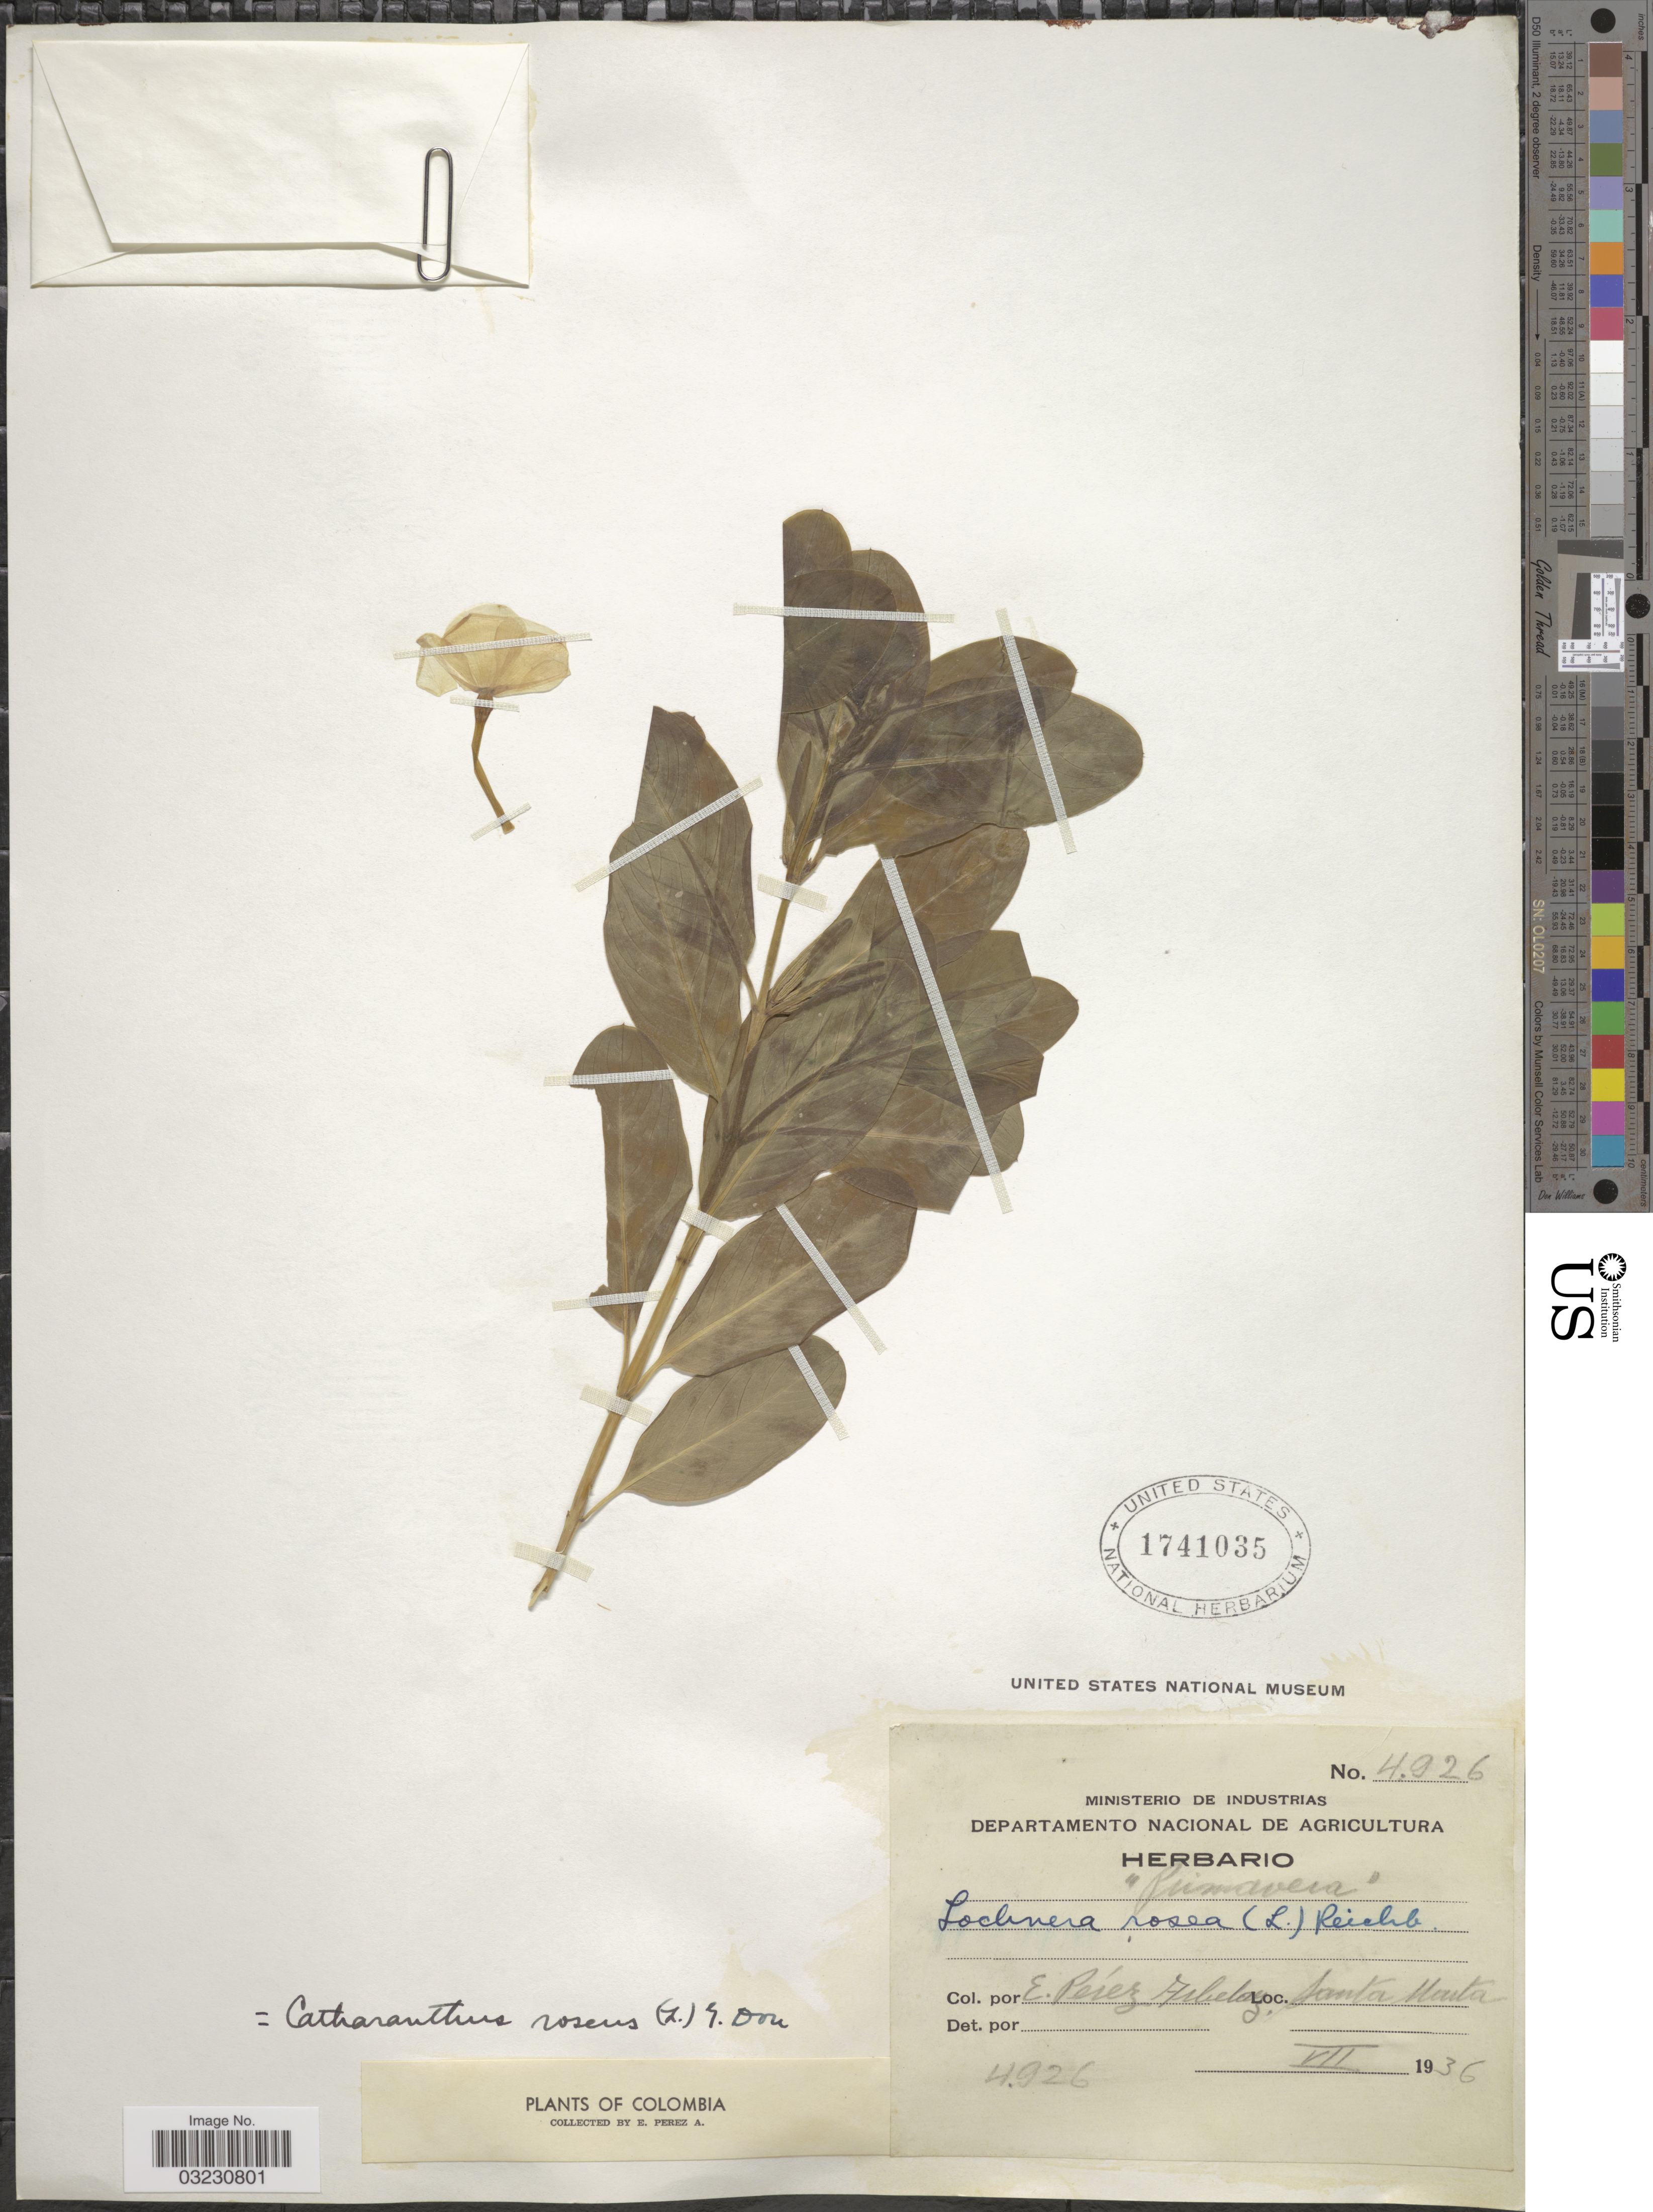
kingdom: Plantae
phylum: Tracheophyta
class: Magnoliopsida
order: Gentianales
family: Apocynaceae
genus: Catharanthus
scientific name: Catharanthus roseus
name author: (L.) G. Don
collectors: E. Pérez Arbeláez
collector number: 4926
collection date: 1936-07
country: Colombia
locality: Santa Marta.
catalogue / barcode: US 1741035